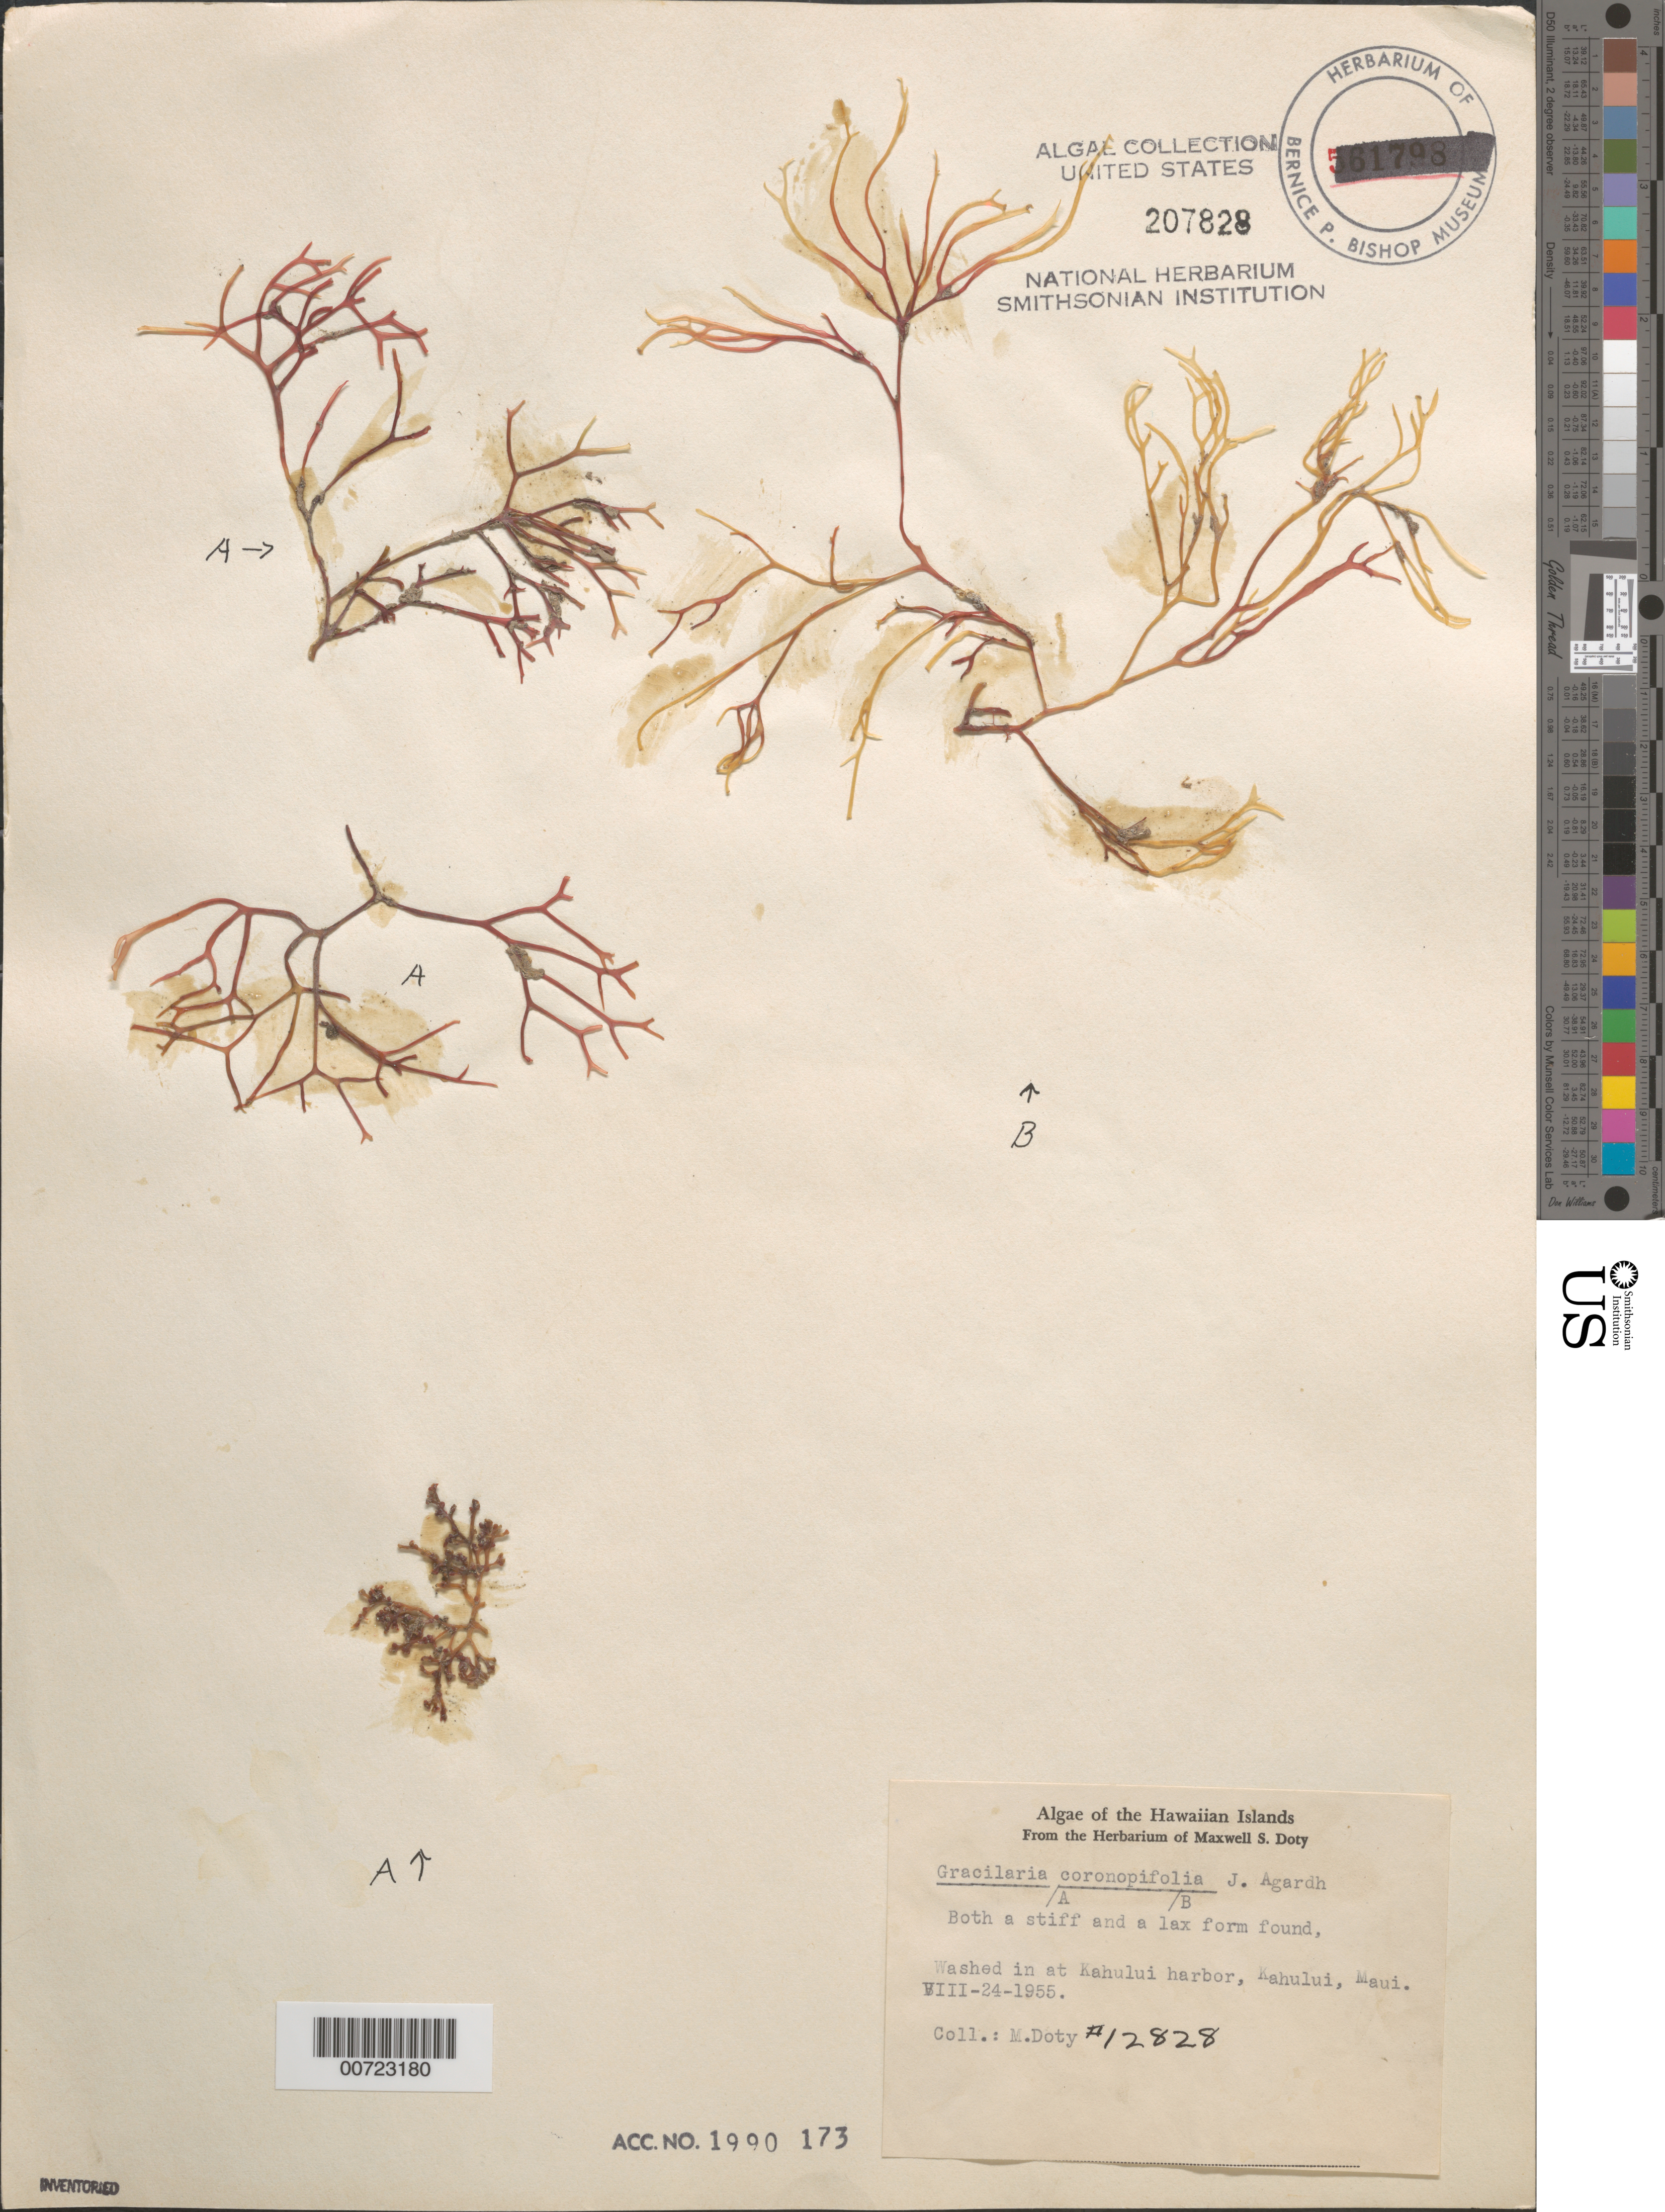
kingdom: Plantae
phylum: Rhodophyta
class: Florideophyceae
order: Gracilariales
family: Gracilariaceae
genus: Gracilaria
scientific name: Gracilaria coronopifolia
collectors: M. S. Doty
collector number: MSD 12828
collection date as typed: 24 Aug 1955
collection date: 1955-08-24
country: United States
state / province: Hawaii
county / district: Maui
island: Maui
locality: Kahului, Kahului Harbor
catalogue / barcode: US 207828